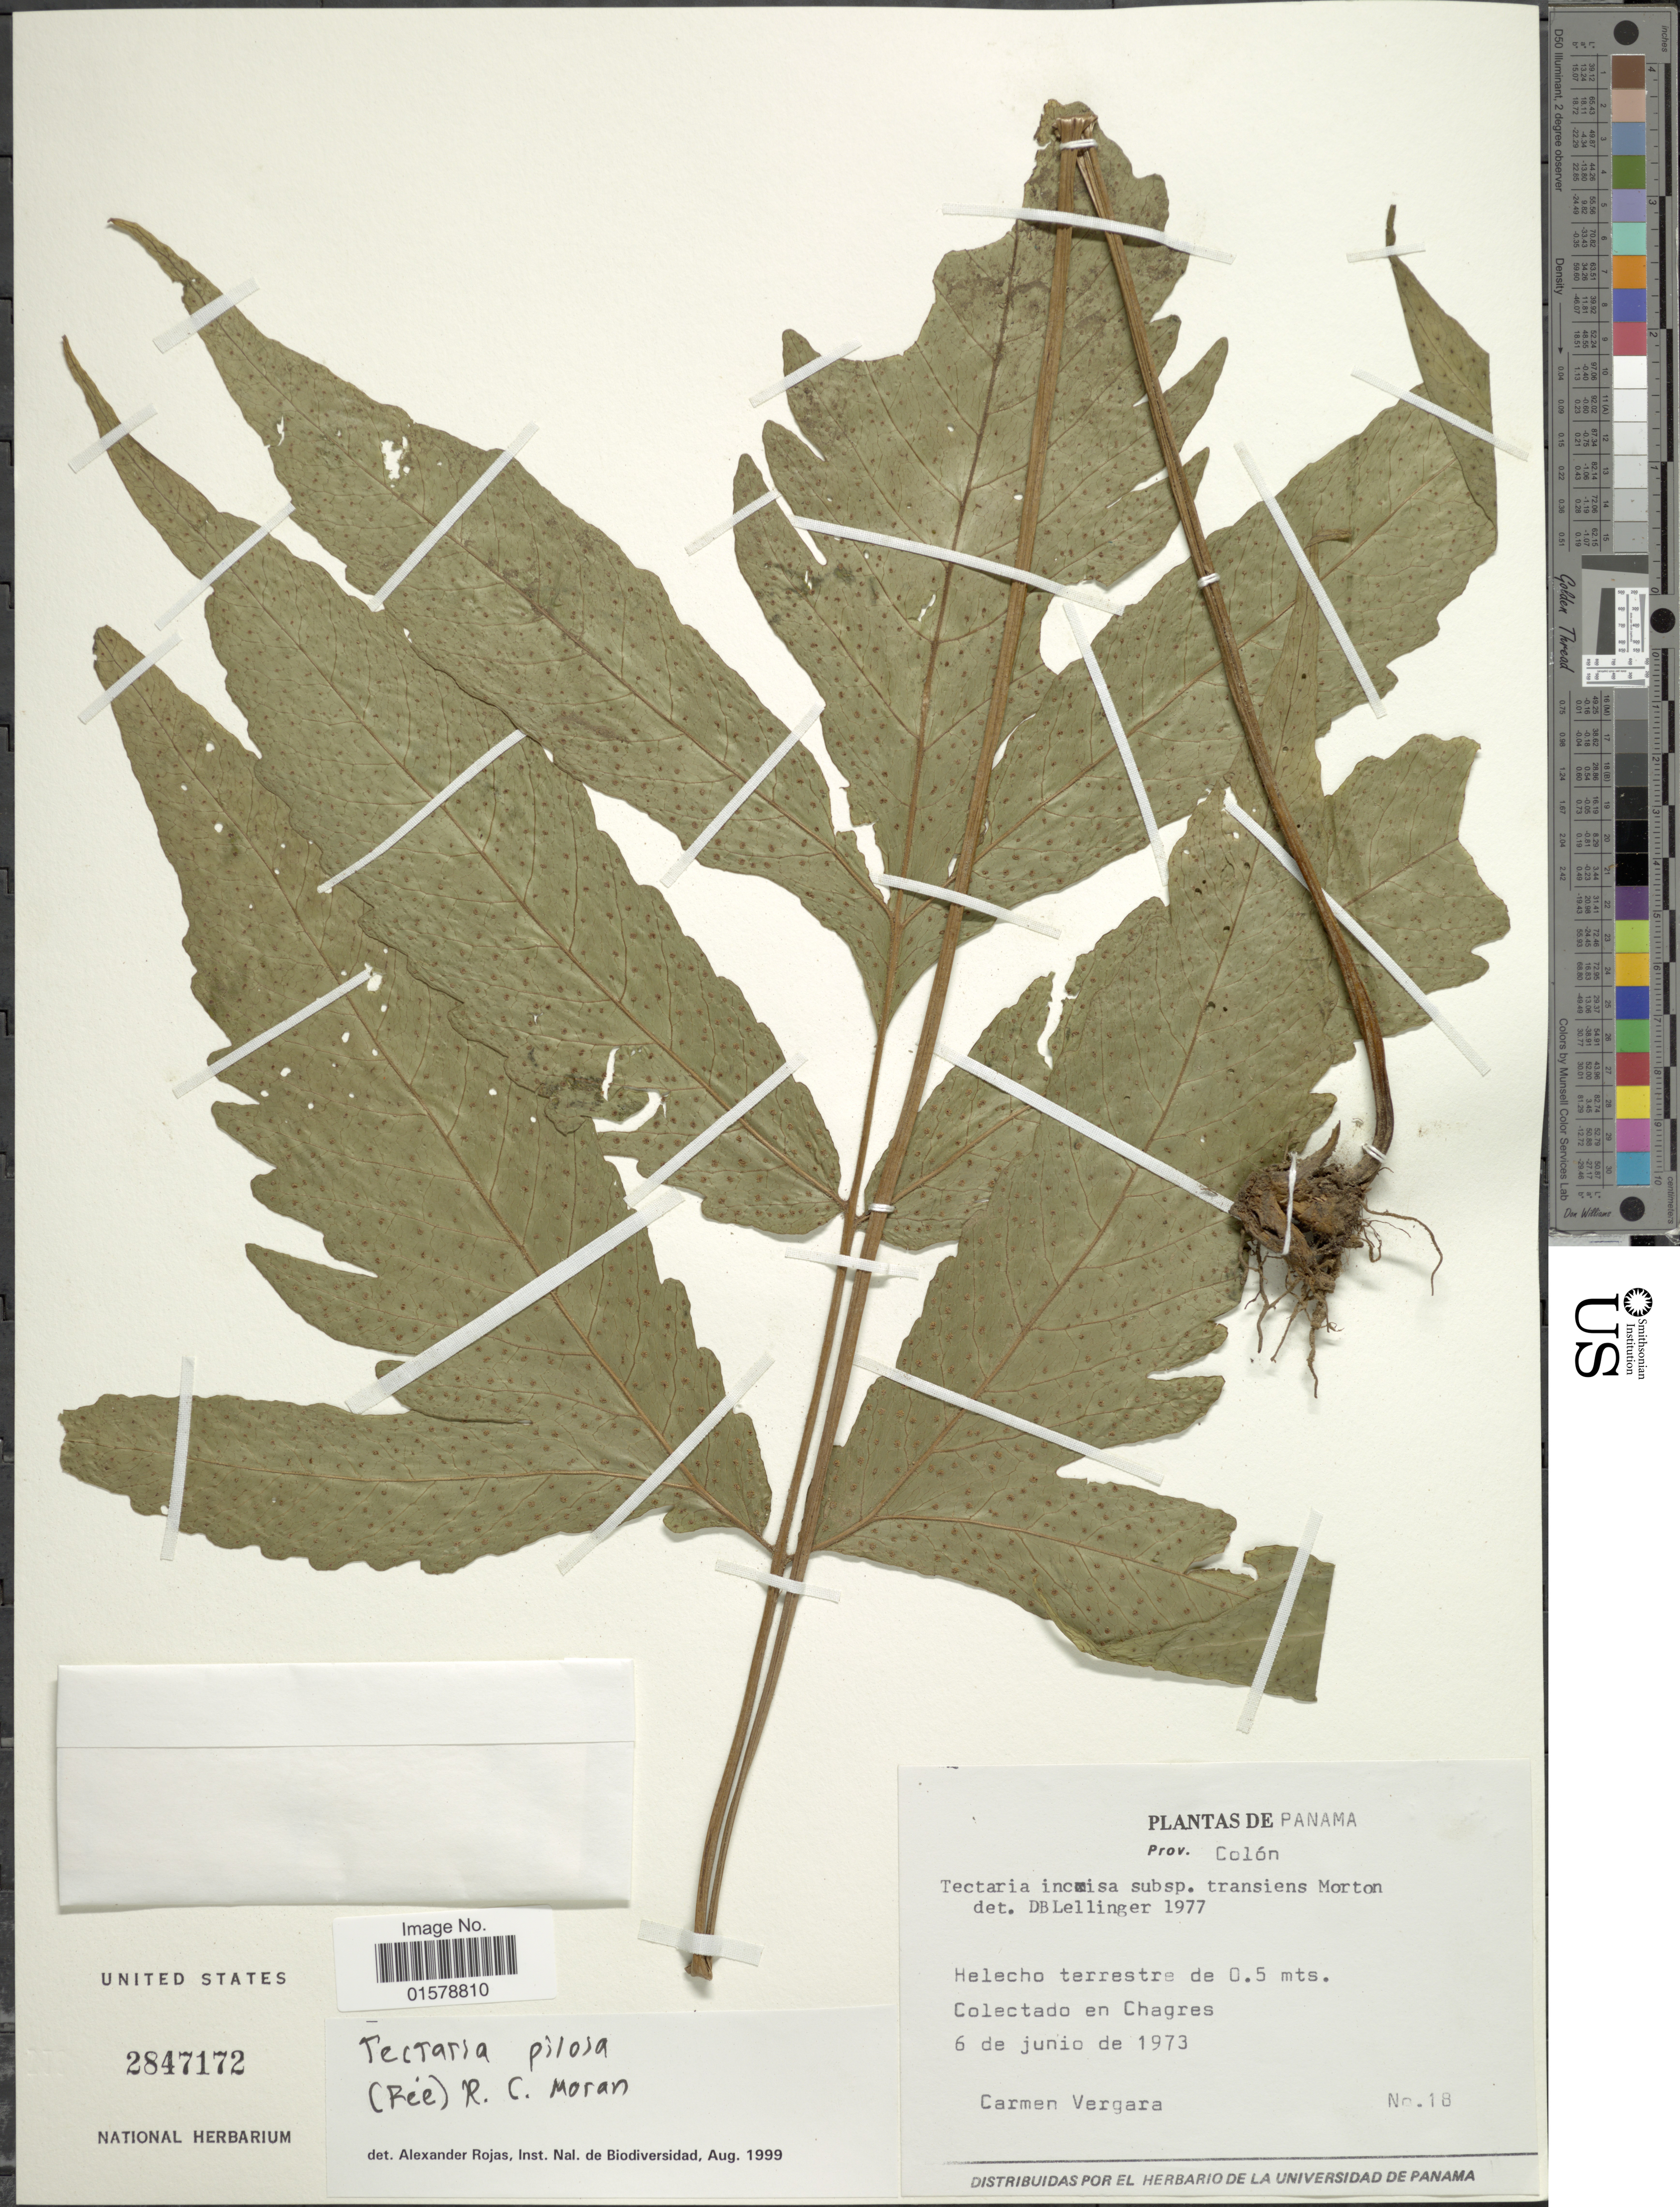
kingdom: Plantae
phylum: Tracheophyta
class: Polypodiopsida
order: Polypodiales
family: Tectariaceae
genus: Tectaria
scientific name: Tectaria pilosa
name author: (Fée) Maxon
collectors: C. Vergara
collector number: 18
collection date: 1973-06-06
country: Panama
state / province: Colón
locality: Helcho terrestre de 0.5 mts, Colectado en Chagres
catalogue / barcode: US 2847172